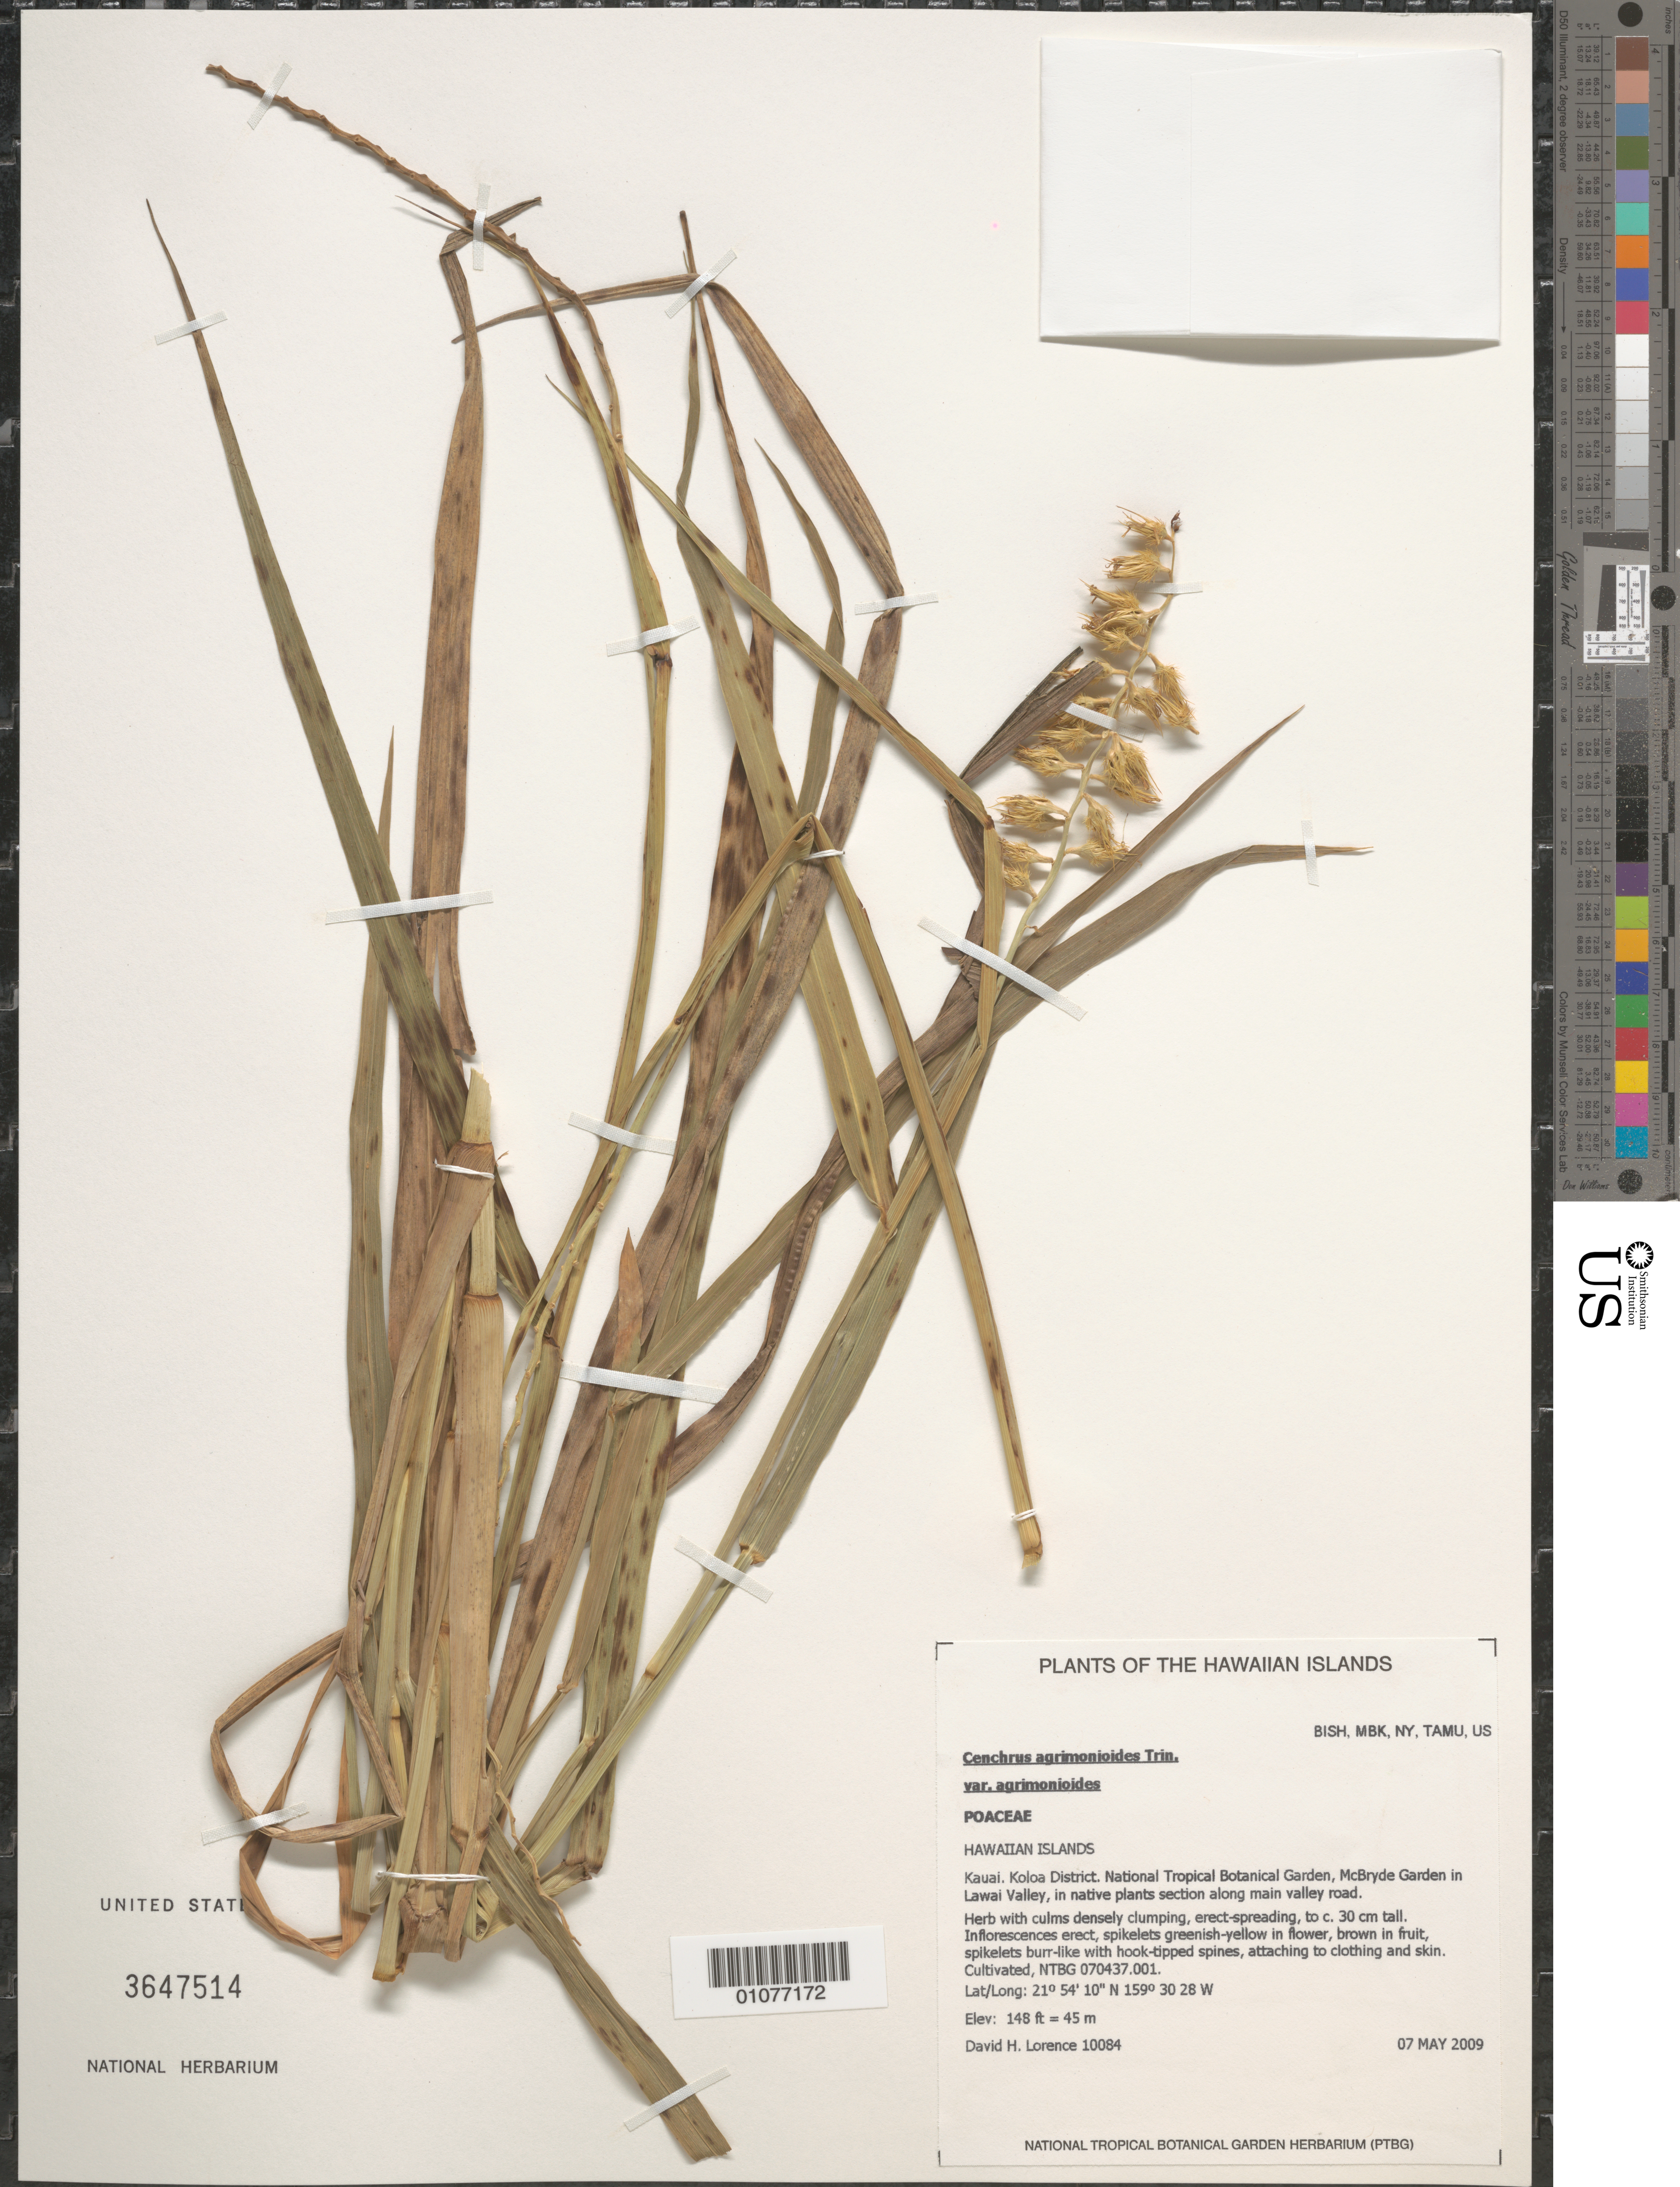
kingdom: Plantae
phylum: Tracheophyta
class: Liliopsida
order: Poales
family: Poaceae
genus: Cenchrus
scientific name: Cenchrus agrimonioides var. agrimonioides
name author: Trin.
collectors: D. Lorence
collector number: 10084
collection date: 2009-05-07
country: United States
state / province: Hawaii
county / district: Kauai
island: Kaua'i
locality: Koloa District, Lawai Valley, National Tropical Botanical Garden, McBryde Garden, in native plants section along main valley road.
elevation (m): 45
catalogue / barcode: US 3647514